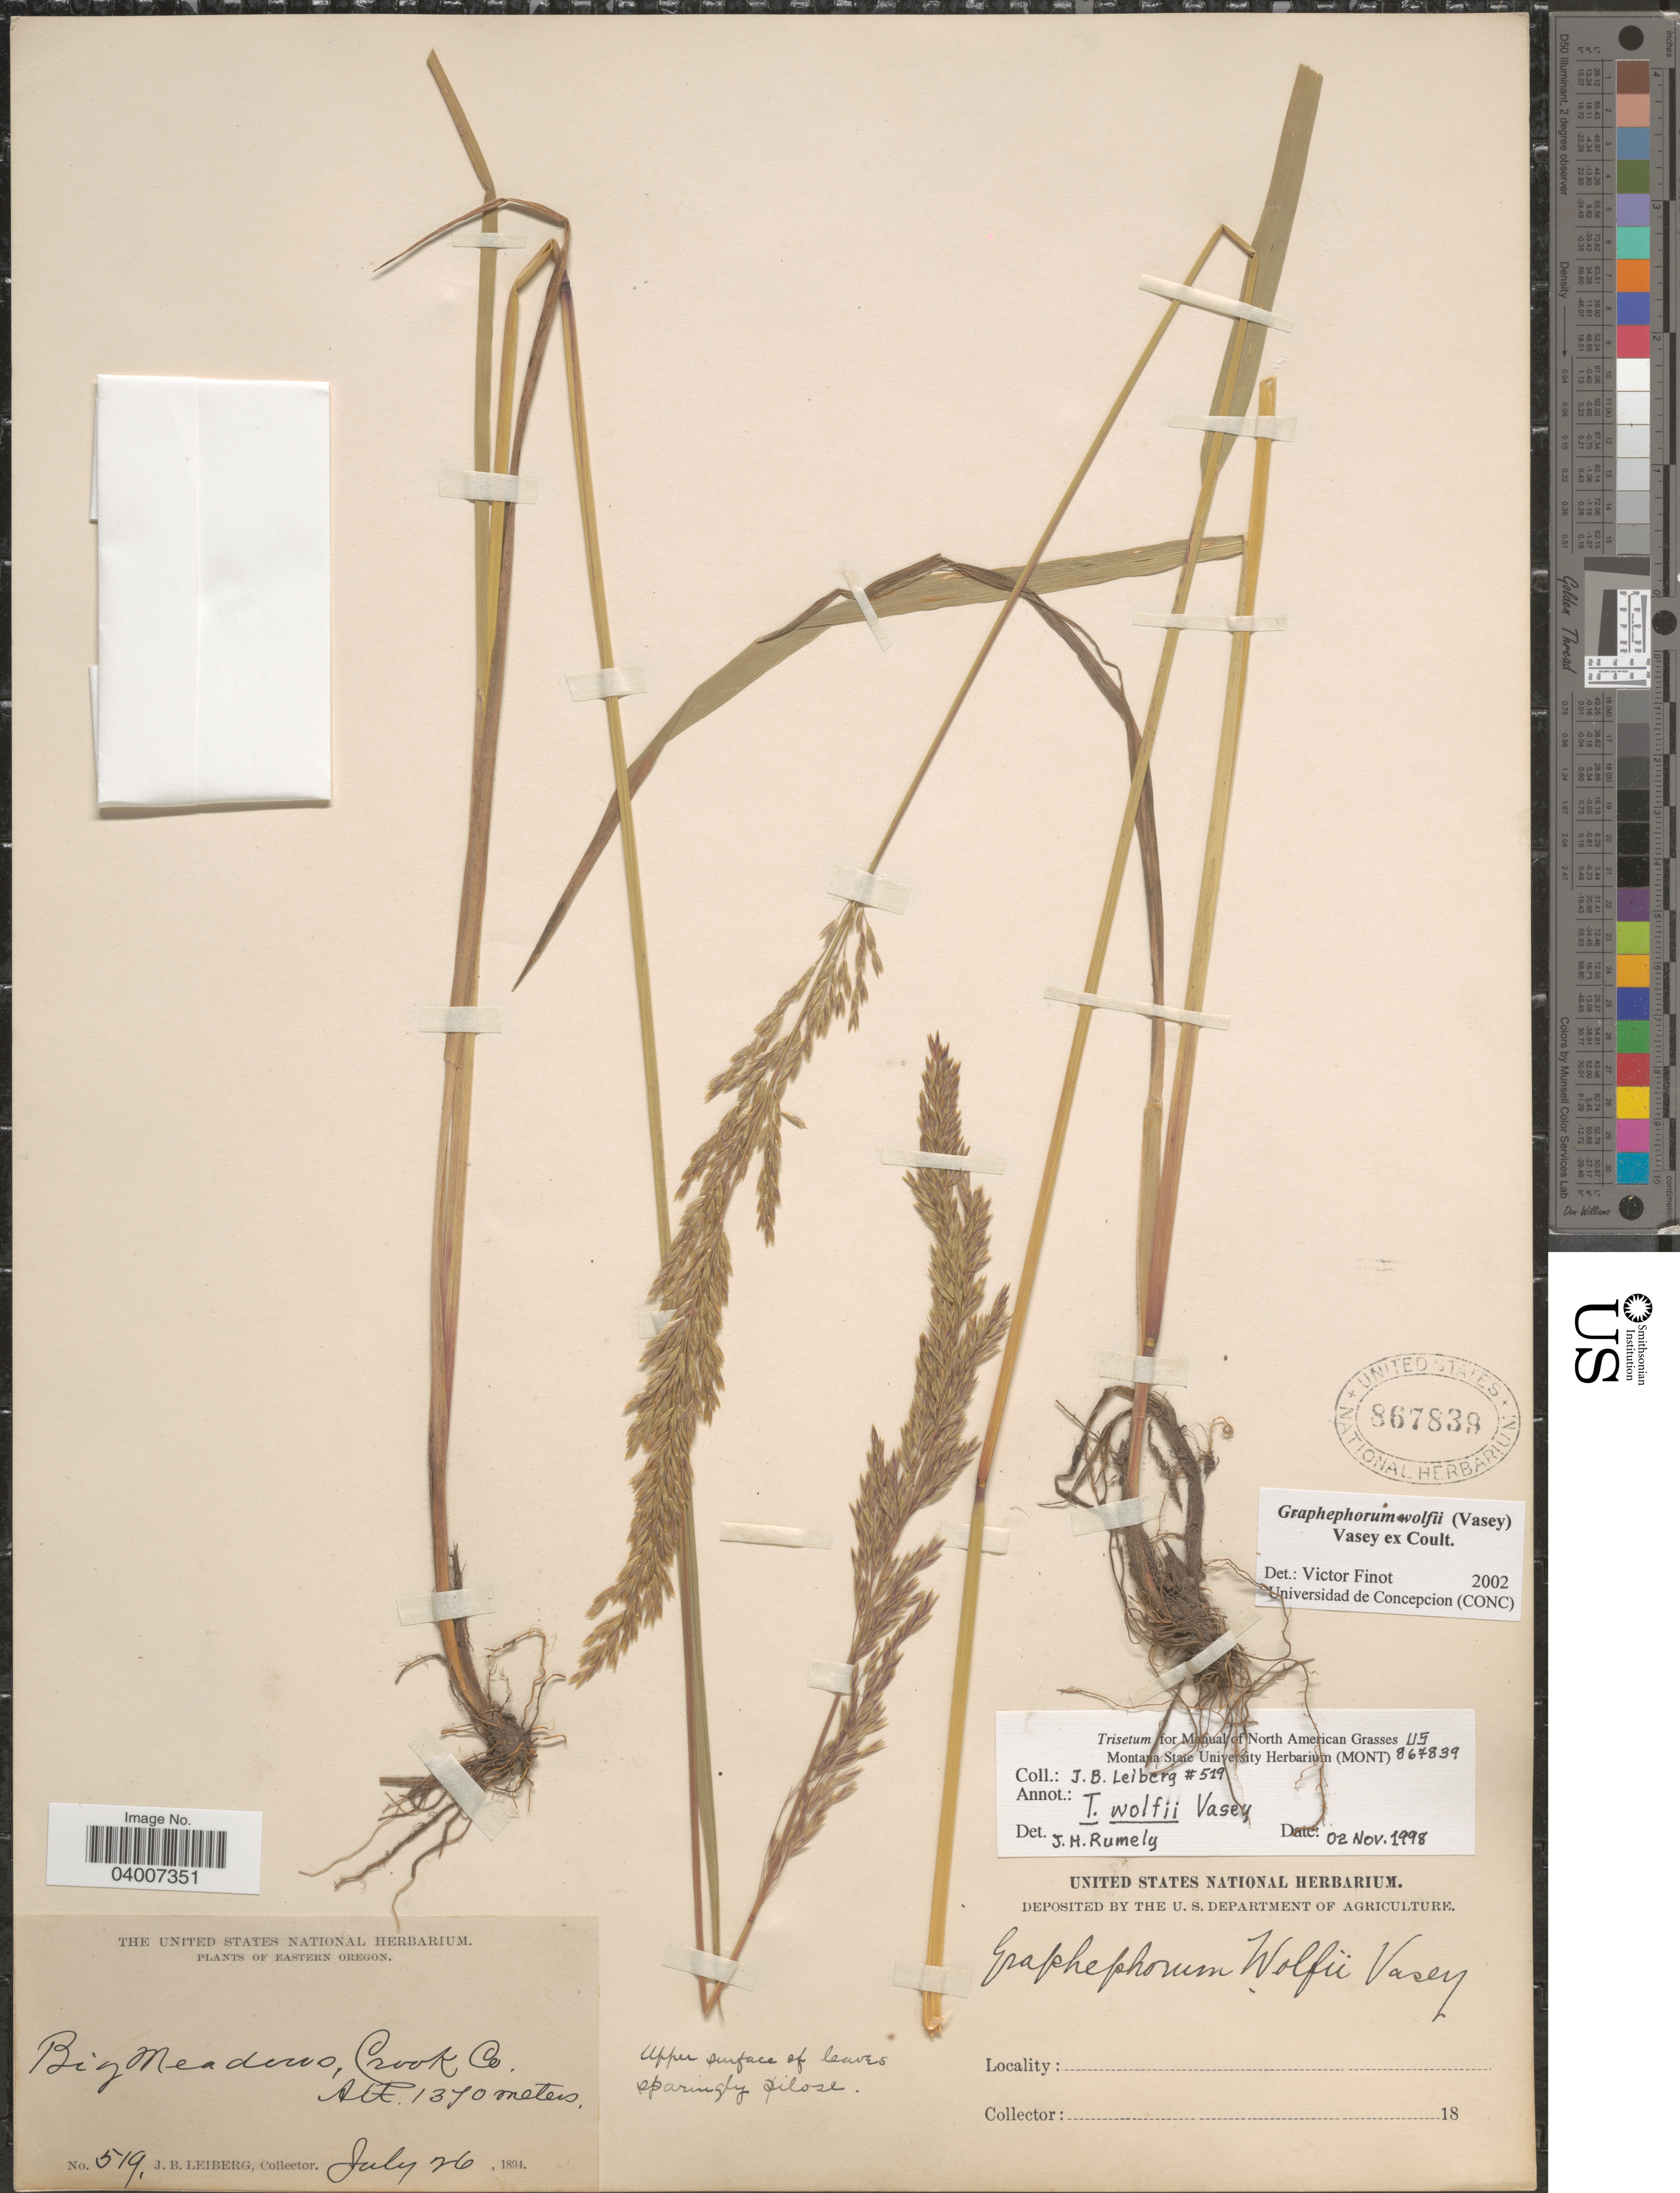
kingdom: Plantae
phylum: Tracheophyta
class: Liliopsida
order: Poales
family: Poaceae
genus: Graphephorum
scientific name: Graphephorum wolfii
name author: (E. Fourn.) Vasey ex Coult.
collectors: J. B. Leiberg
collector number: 519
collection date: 1894-07-26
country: United States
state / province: Oregon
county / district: Crook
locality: Eastern Oregon. Big Meadows, Crook Co.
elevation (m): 1370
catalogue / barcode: US 867839